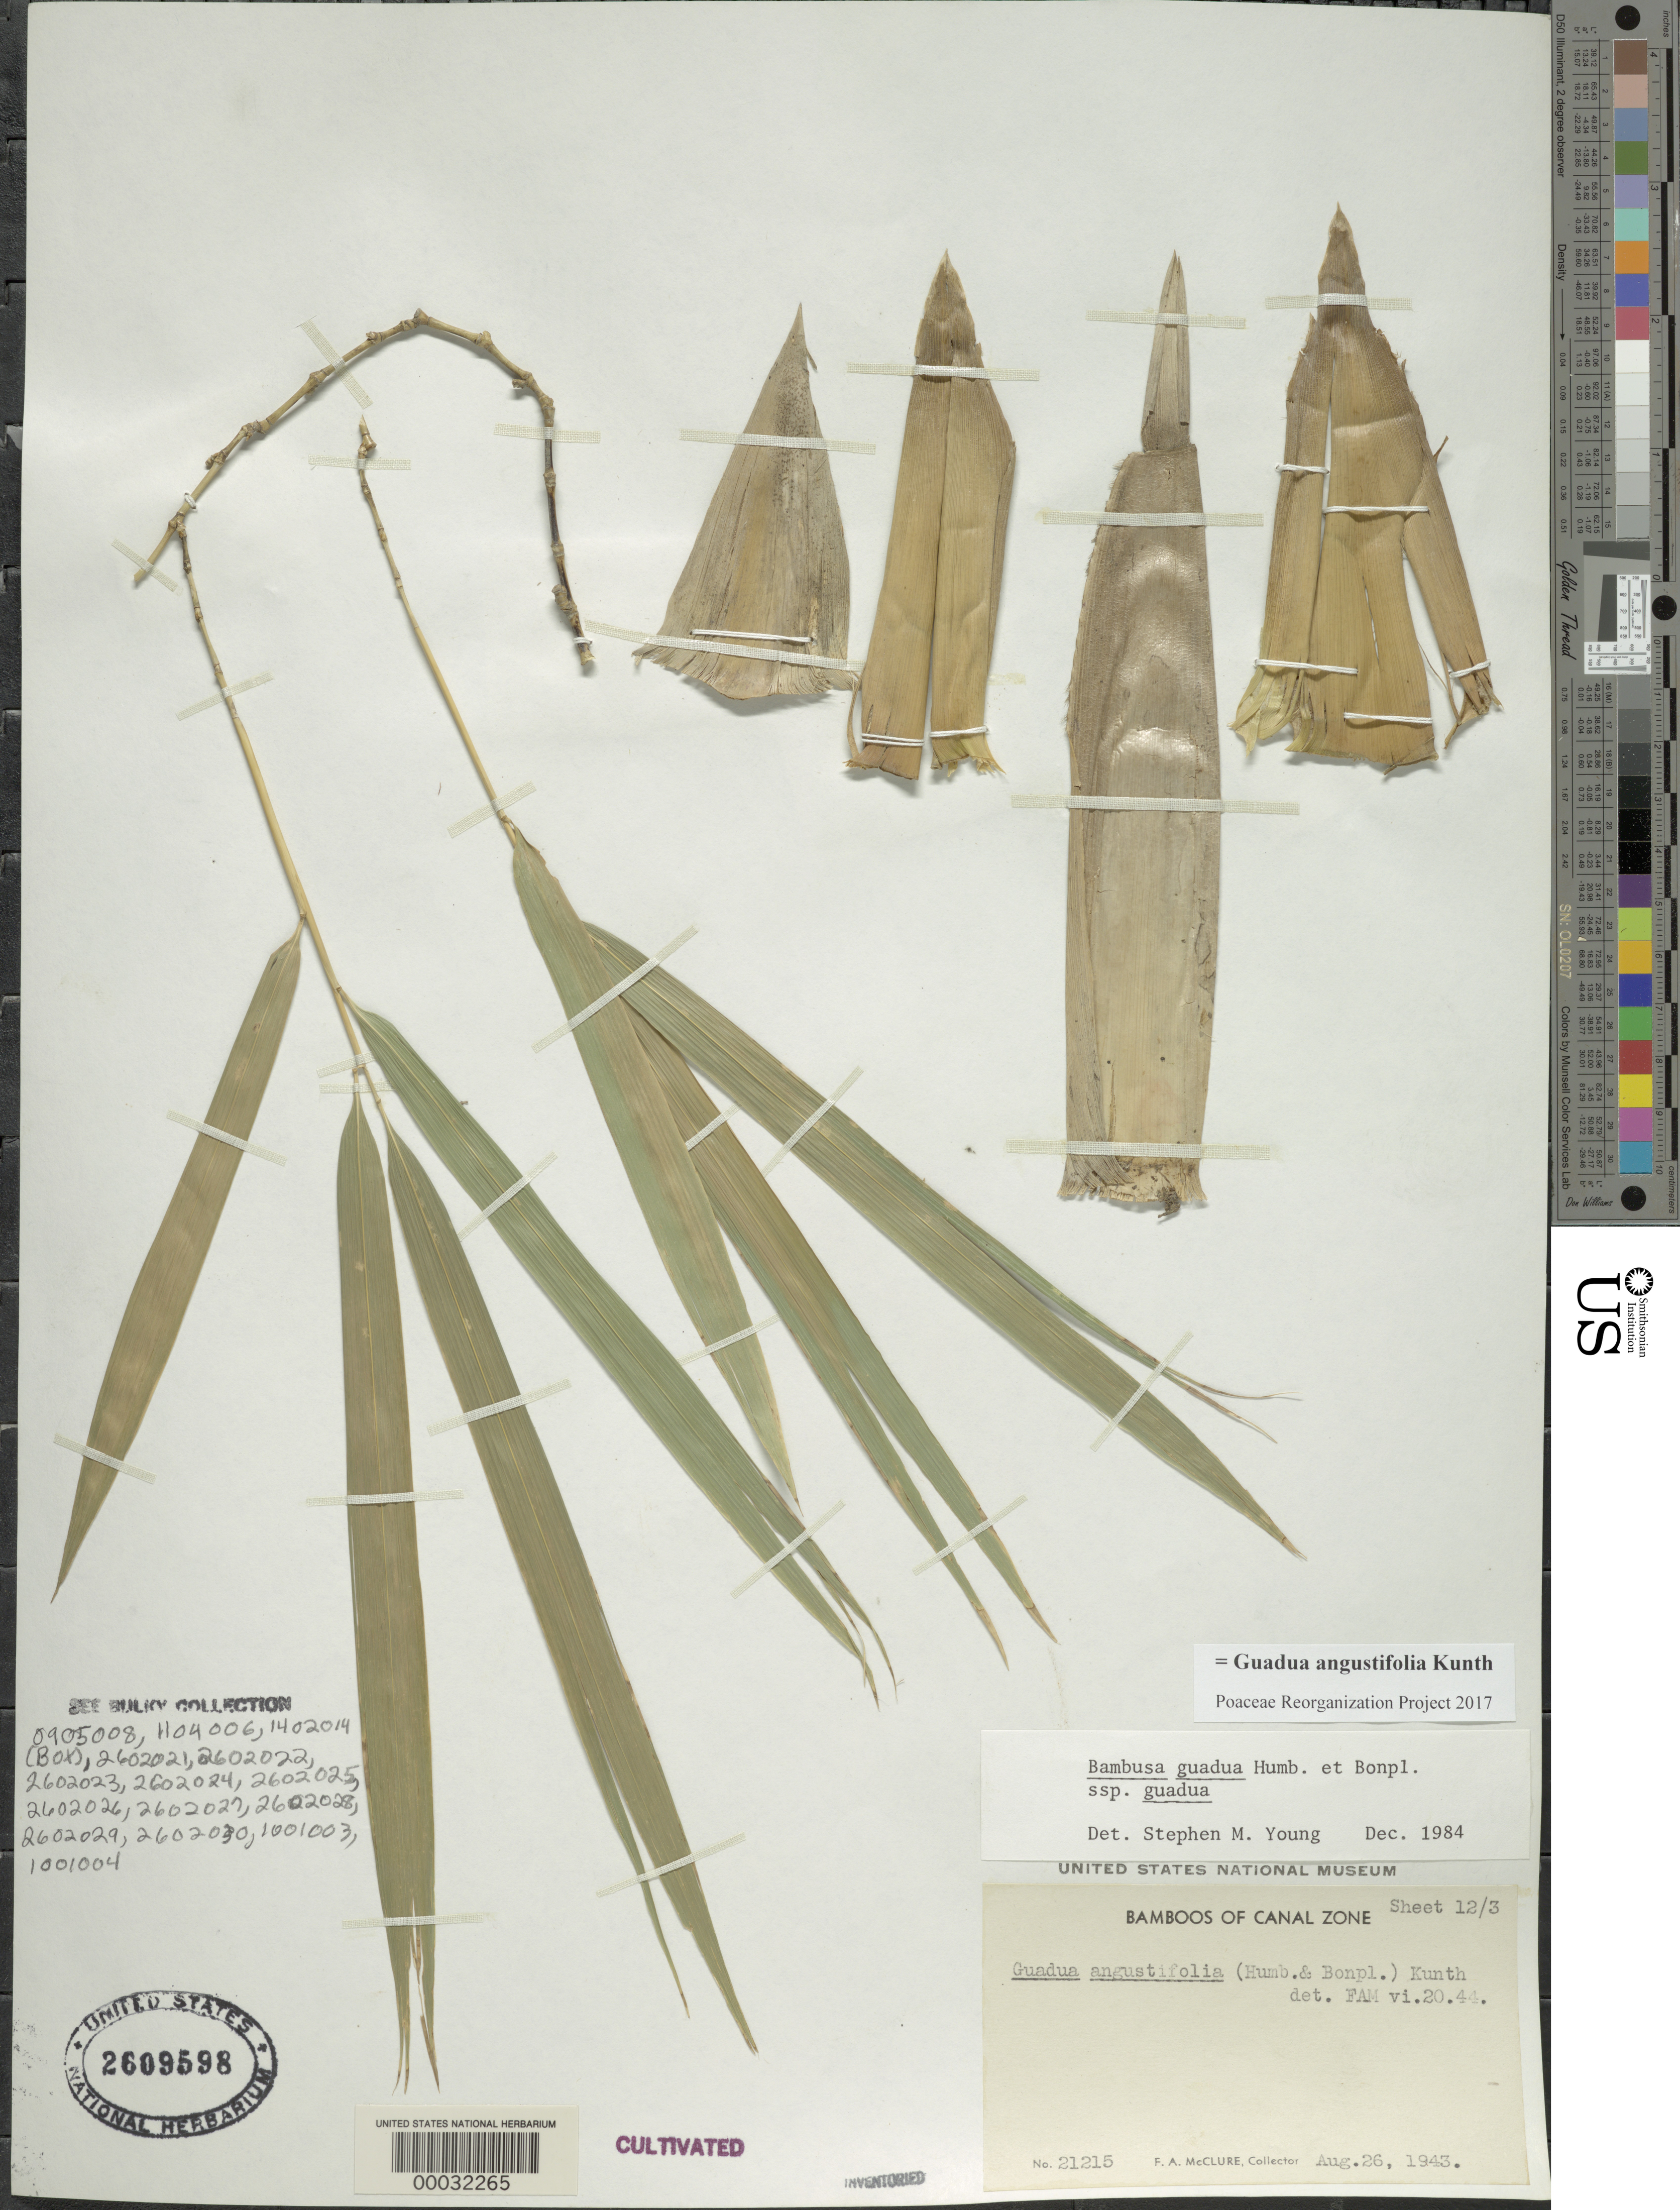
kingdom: Plantae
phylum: Tracheophyta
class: Liliopsida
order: Poales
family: Poaceae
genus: Guadua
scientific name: Guadua angustifolia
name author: Kunth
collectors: F. A. McClure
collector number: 21215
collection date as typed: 26 Aug 1943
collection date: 1943-08-26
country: Panama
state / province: Panamá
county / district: Canal Zone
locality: Experimental Gardens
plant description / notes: Introduced from Ecuador by Holgar Johansen 1924, ski pole experiment (see set of five sheets and bulky objects as well).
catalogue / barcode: US 2609598